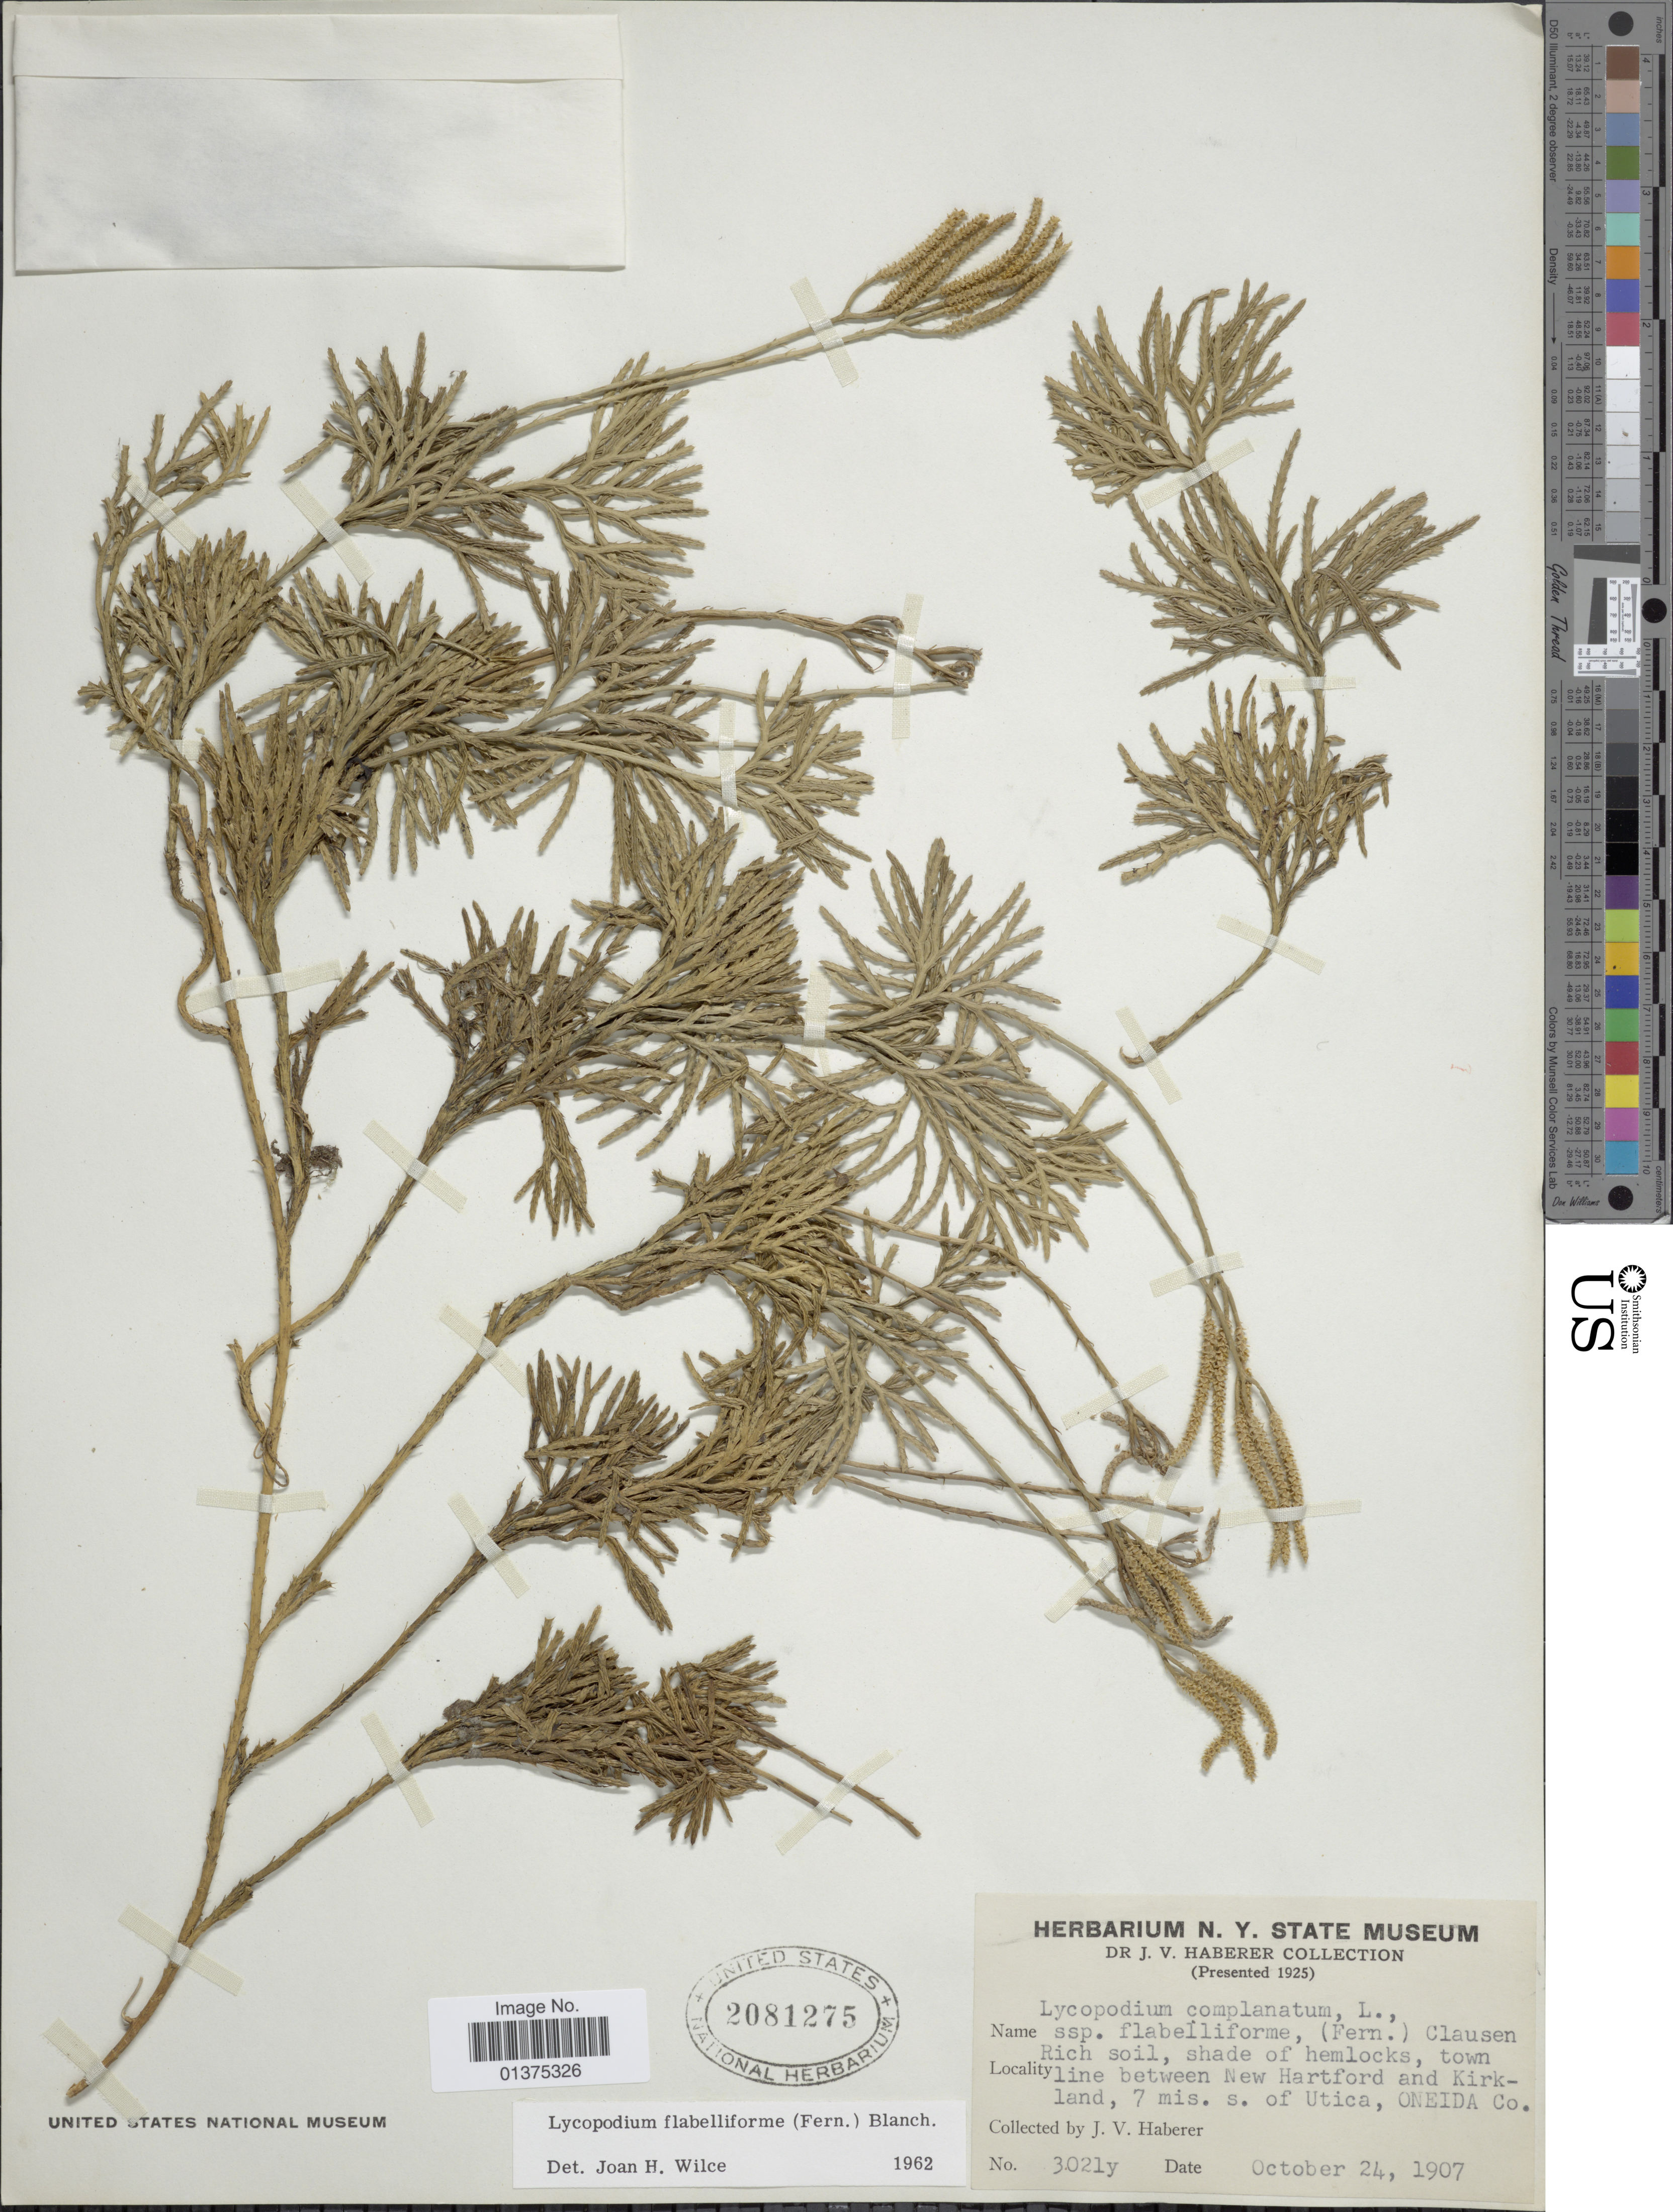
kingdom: Plantae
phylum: Tracheophyta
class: Lycopodiopsida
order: Lycopodiales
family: Lycopodiaceae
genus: Diphasiastrum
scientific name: Diphasiastrum digitatum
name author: (Dill. ex A. Braun) Holub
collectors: J. V. Haberer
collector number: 3021y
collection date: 1907-10-24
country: United States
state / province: New York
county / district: Oneida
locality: Rich soil, shade of hemlocks =, town line between New Hartford and Kirkland, 7 mis. s. of Utica, Oneida Co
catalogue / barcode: US 2081275